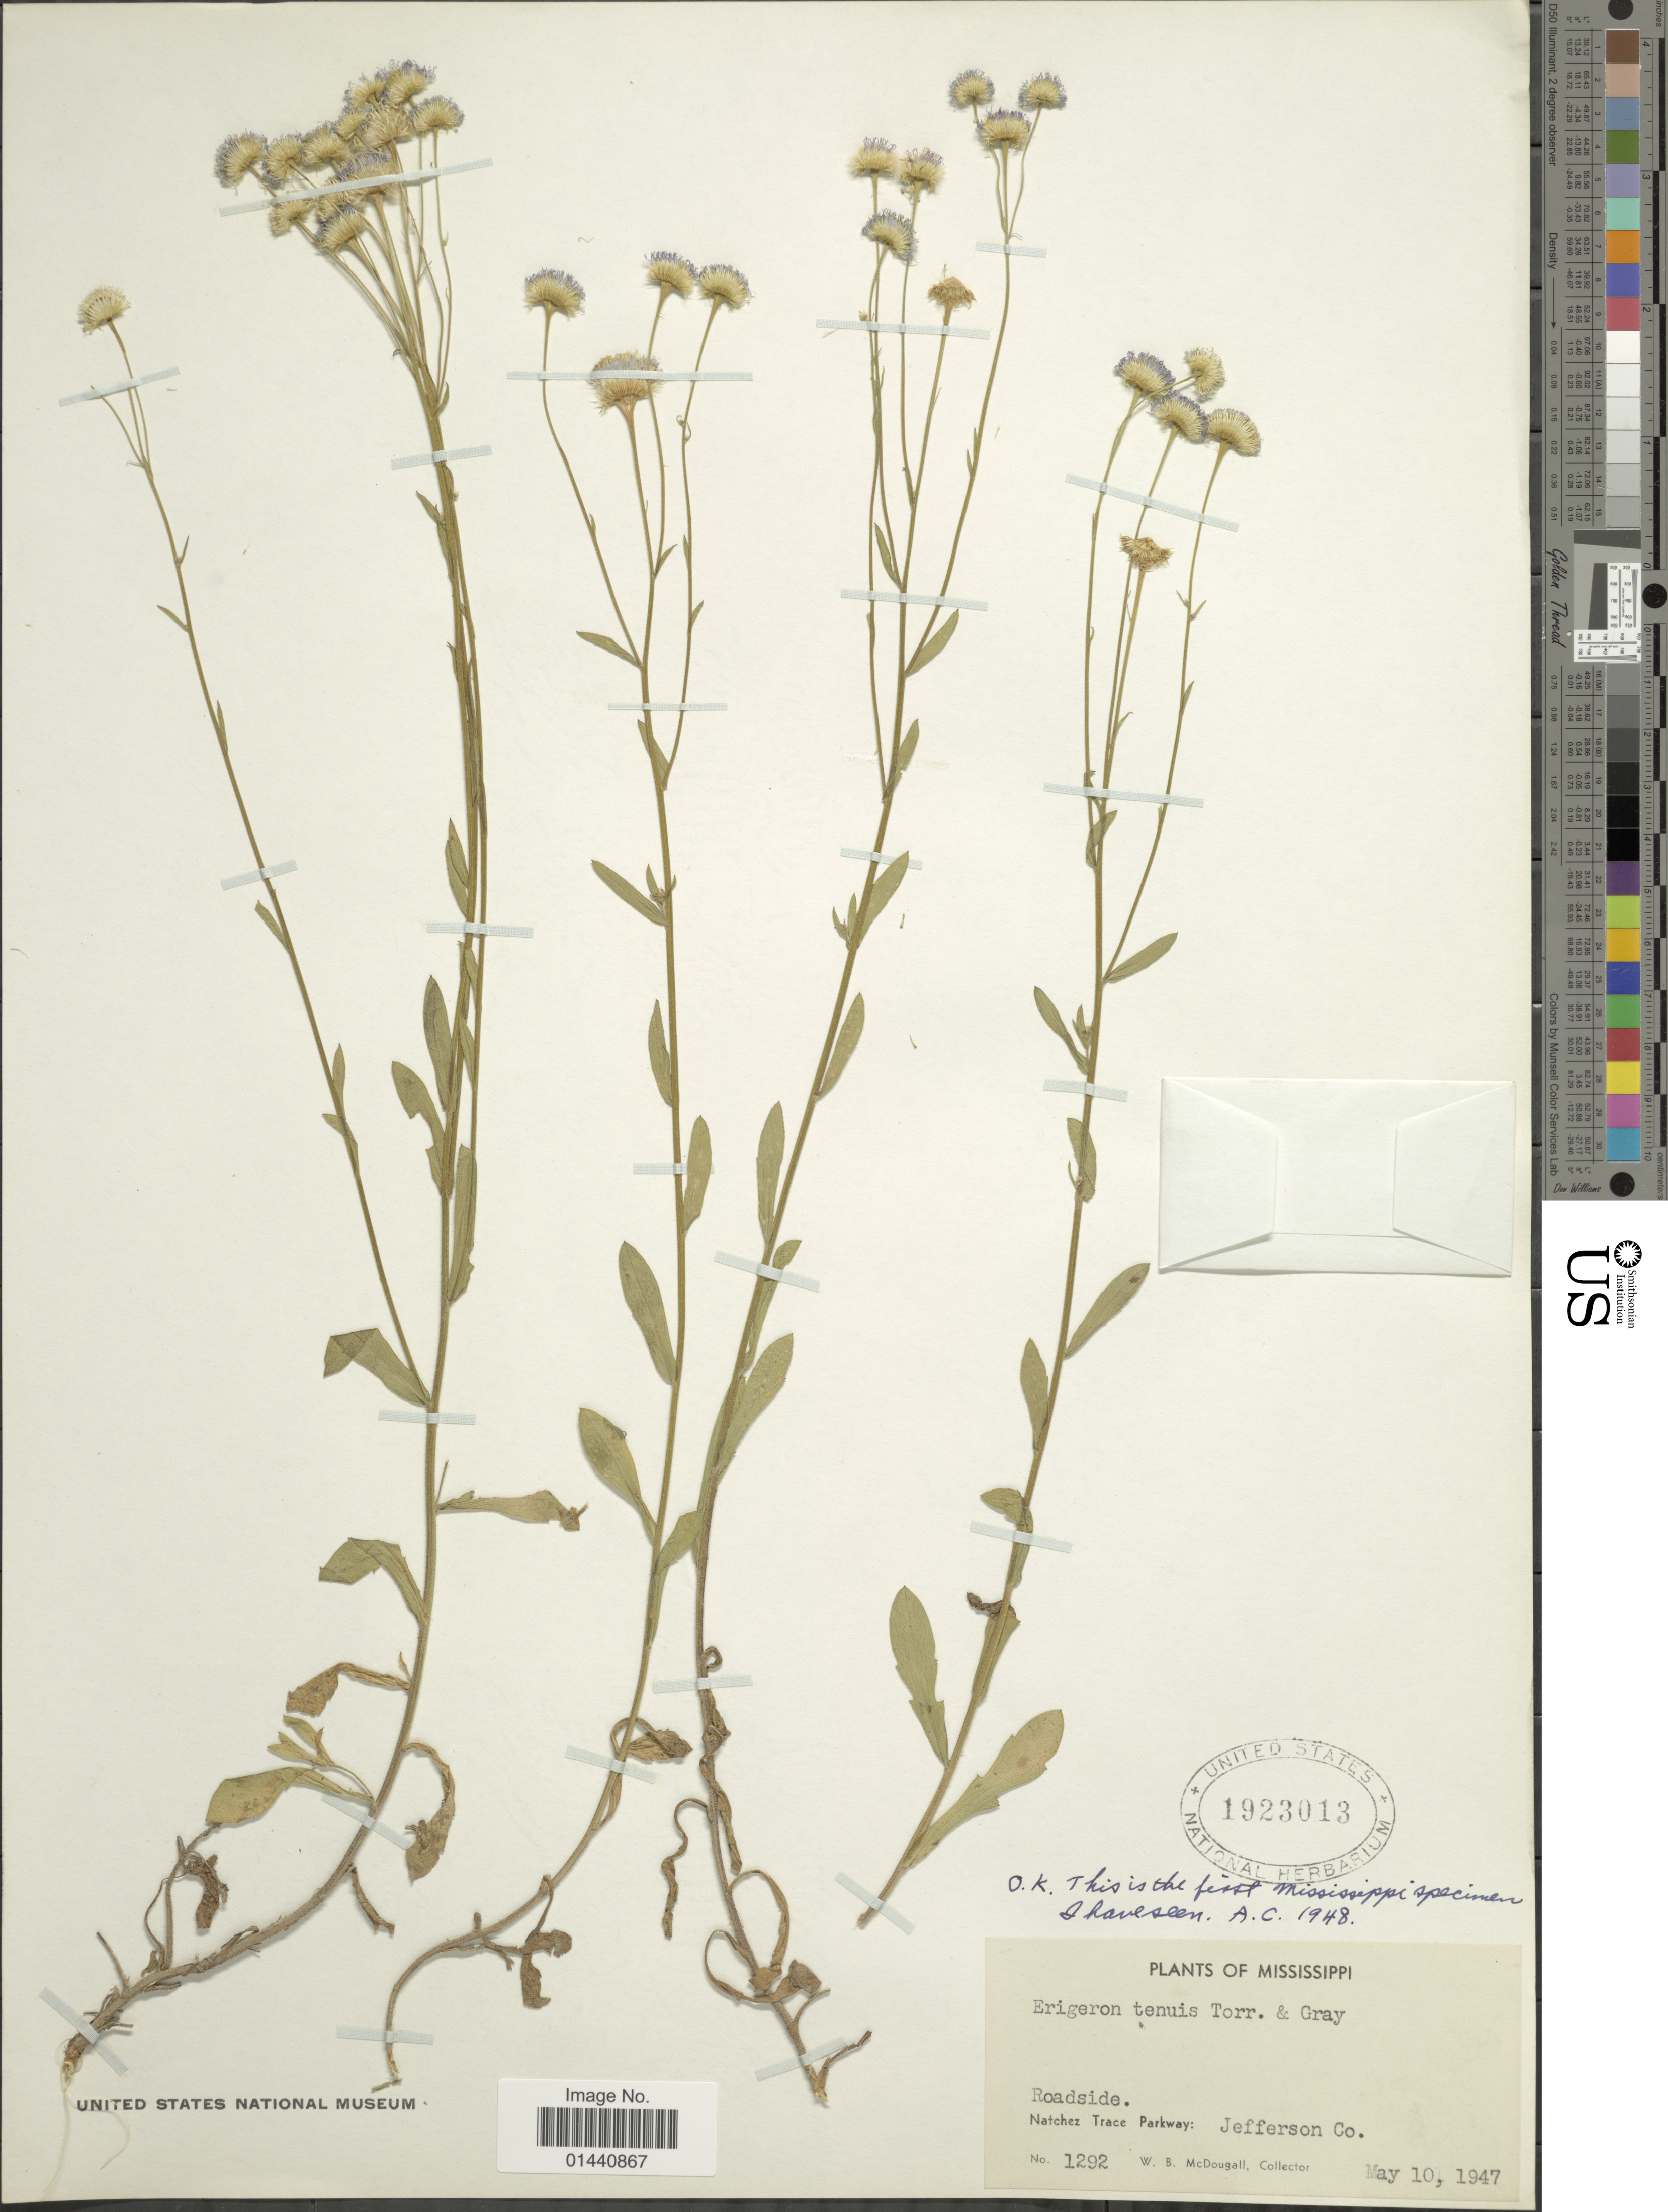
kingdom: Plantae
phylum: Tracheophyta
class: Magnoliopsida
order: Asterales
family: Asteraceae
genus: Erigeron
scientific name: Erigeron tenuis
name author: Torr. & A. Gray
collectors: W. B. McDougall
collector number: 1292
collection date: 1947-05-10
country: United States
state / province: Mississippi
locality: Natchez Trace Parkway: Jefferson Co.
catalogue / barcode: US 1923013